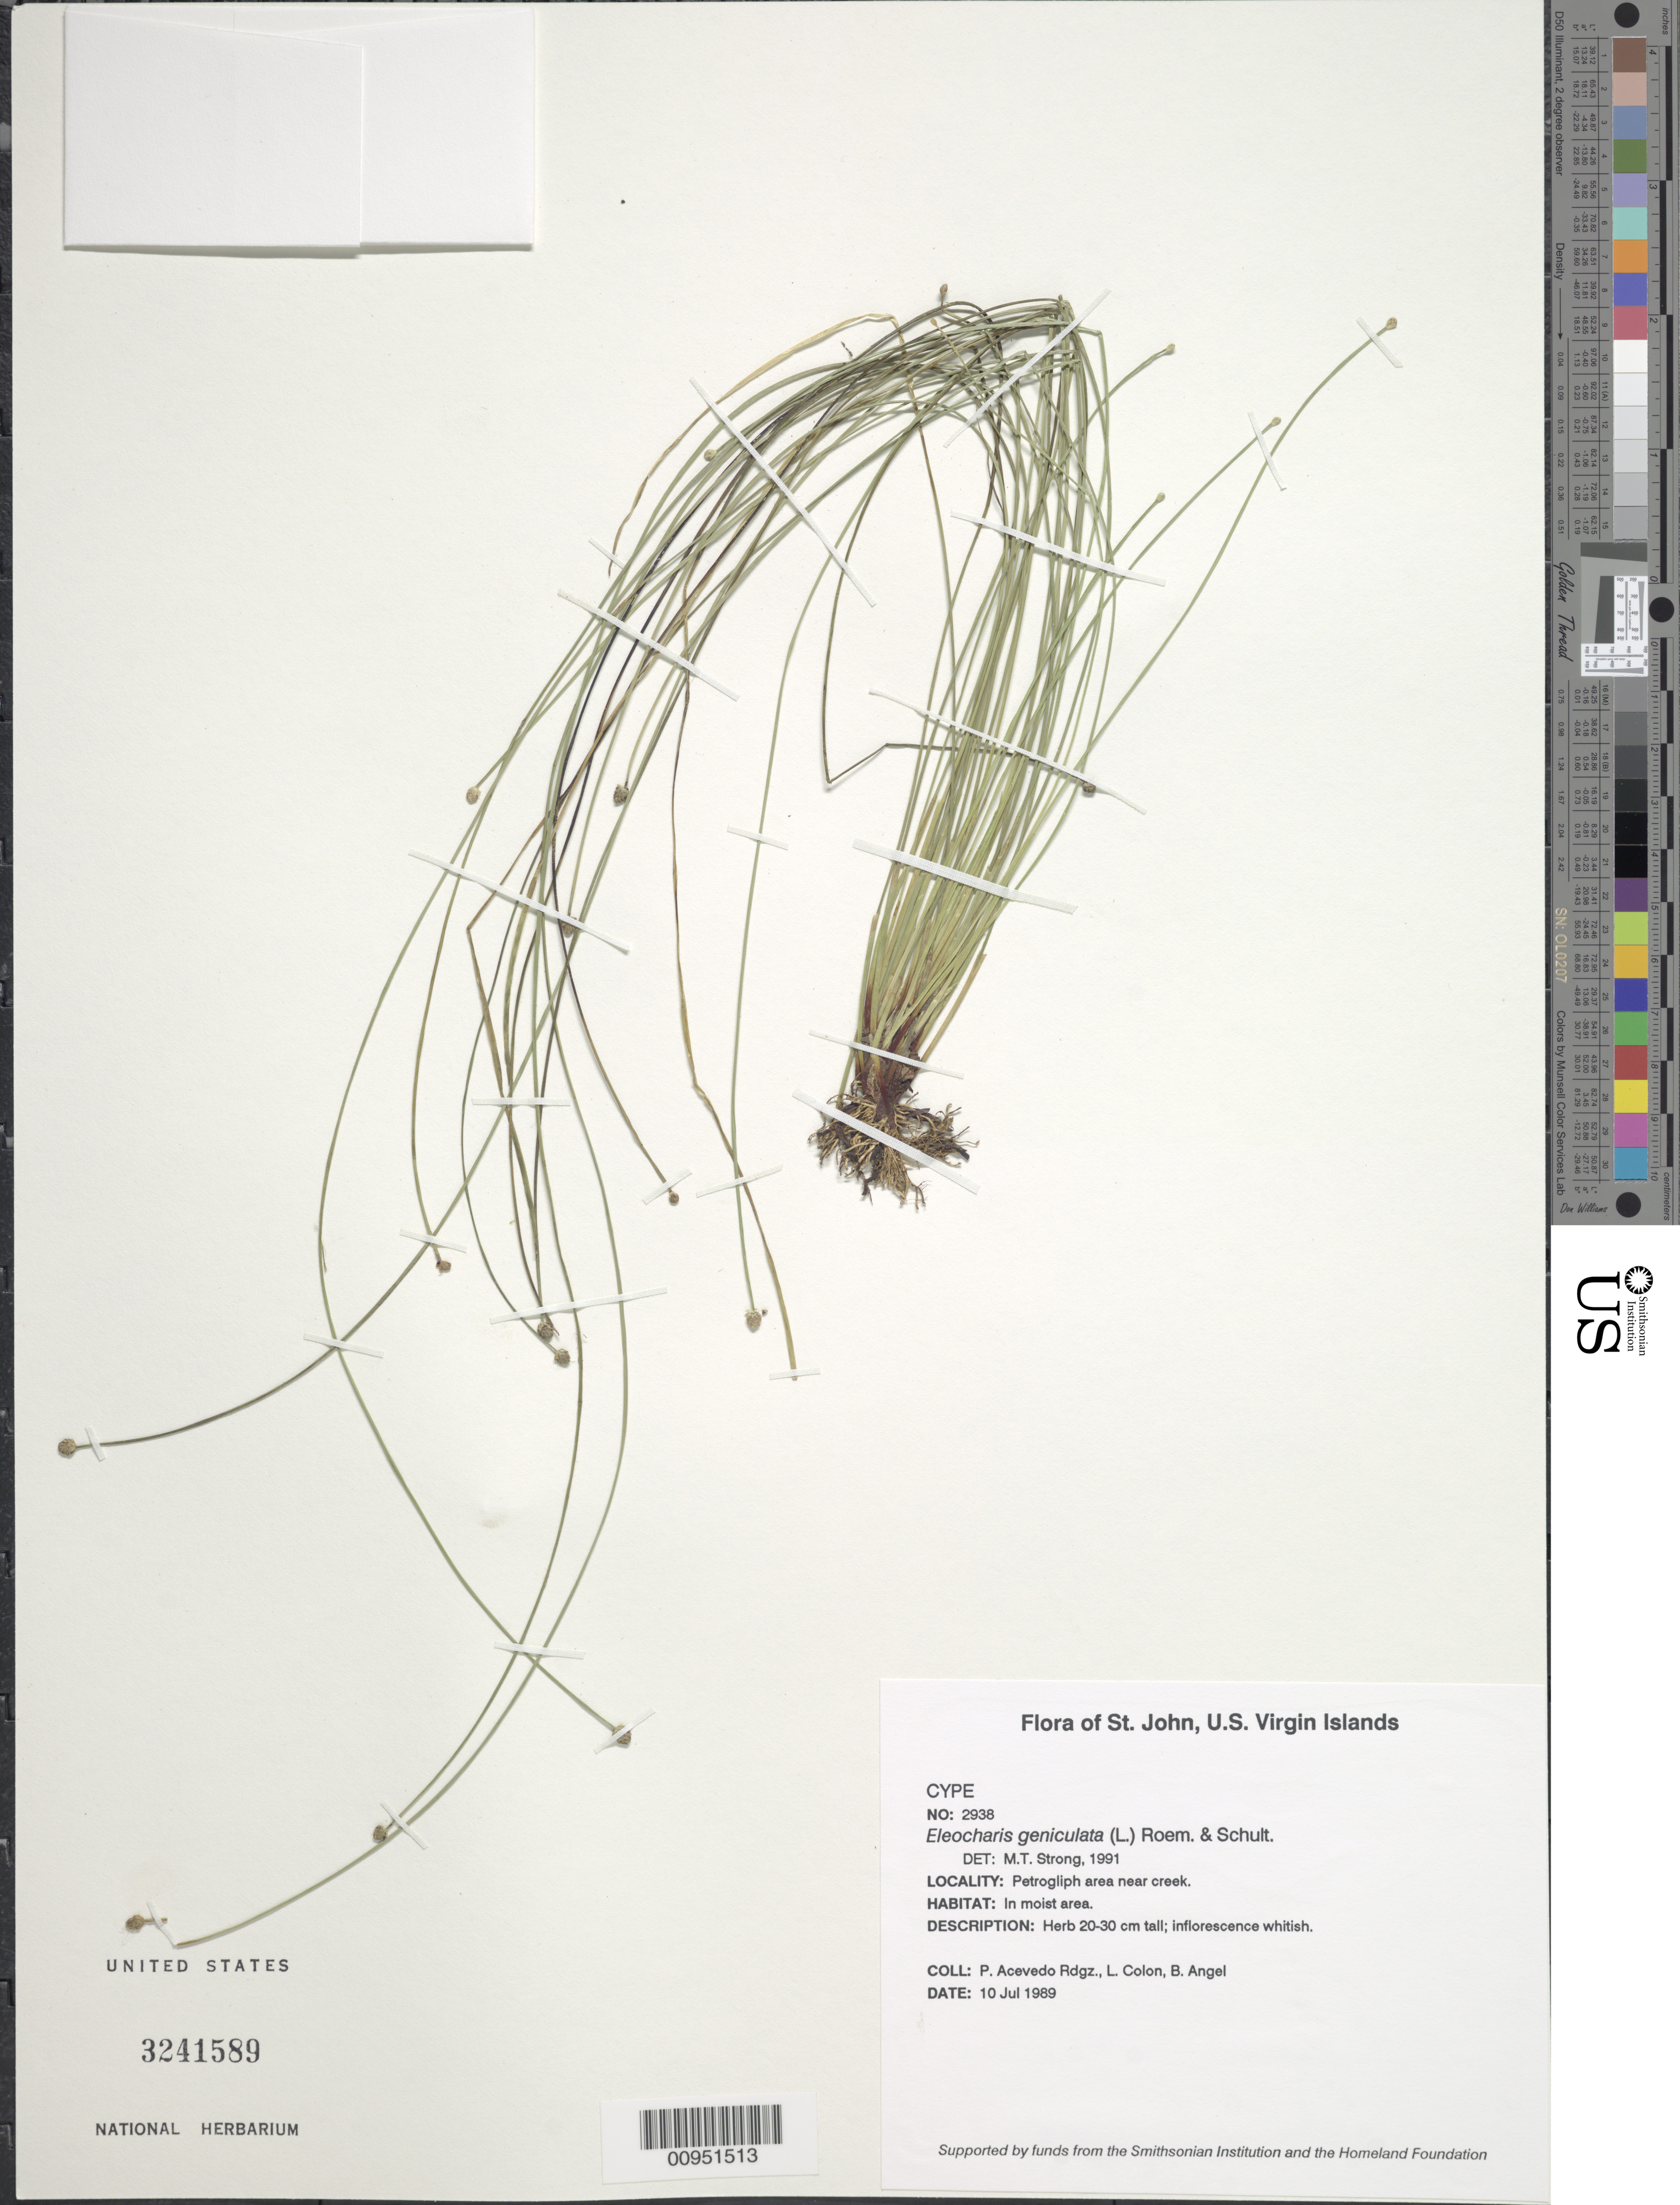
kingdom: Plantae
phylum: Tracheophyta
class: Liliopsida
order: Poales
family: Cyperaceae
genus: Eleocharis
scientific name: Eleocharis geniculata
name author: (L.) Roem. & Schult.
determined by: Strong, M. T., (US), Smithsonian Institution - National Museum of Natural History (UNITED STATES)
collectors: P. Acevedo-Rodr., L. Colon & B. Angel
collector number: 2938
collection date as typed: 10 Jul 1989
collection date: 1989-07-10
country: U.S. Virgin Islands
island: St. John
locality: Petrogliph area near creek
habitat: In moist area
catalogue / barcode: US 3241589